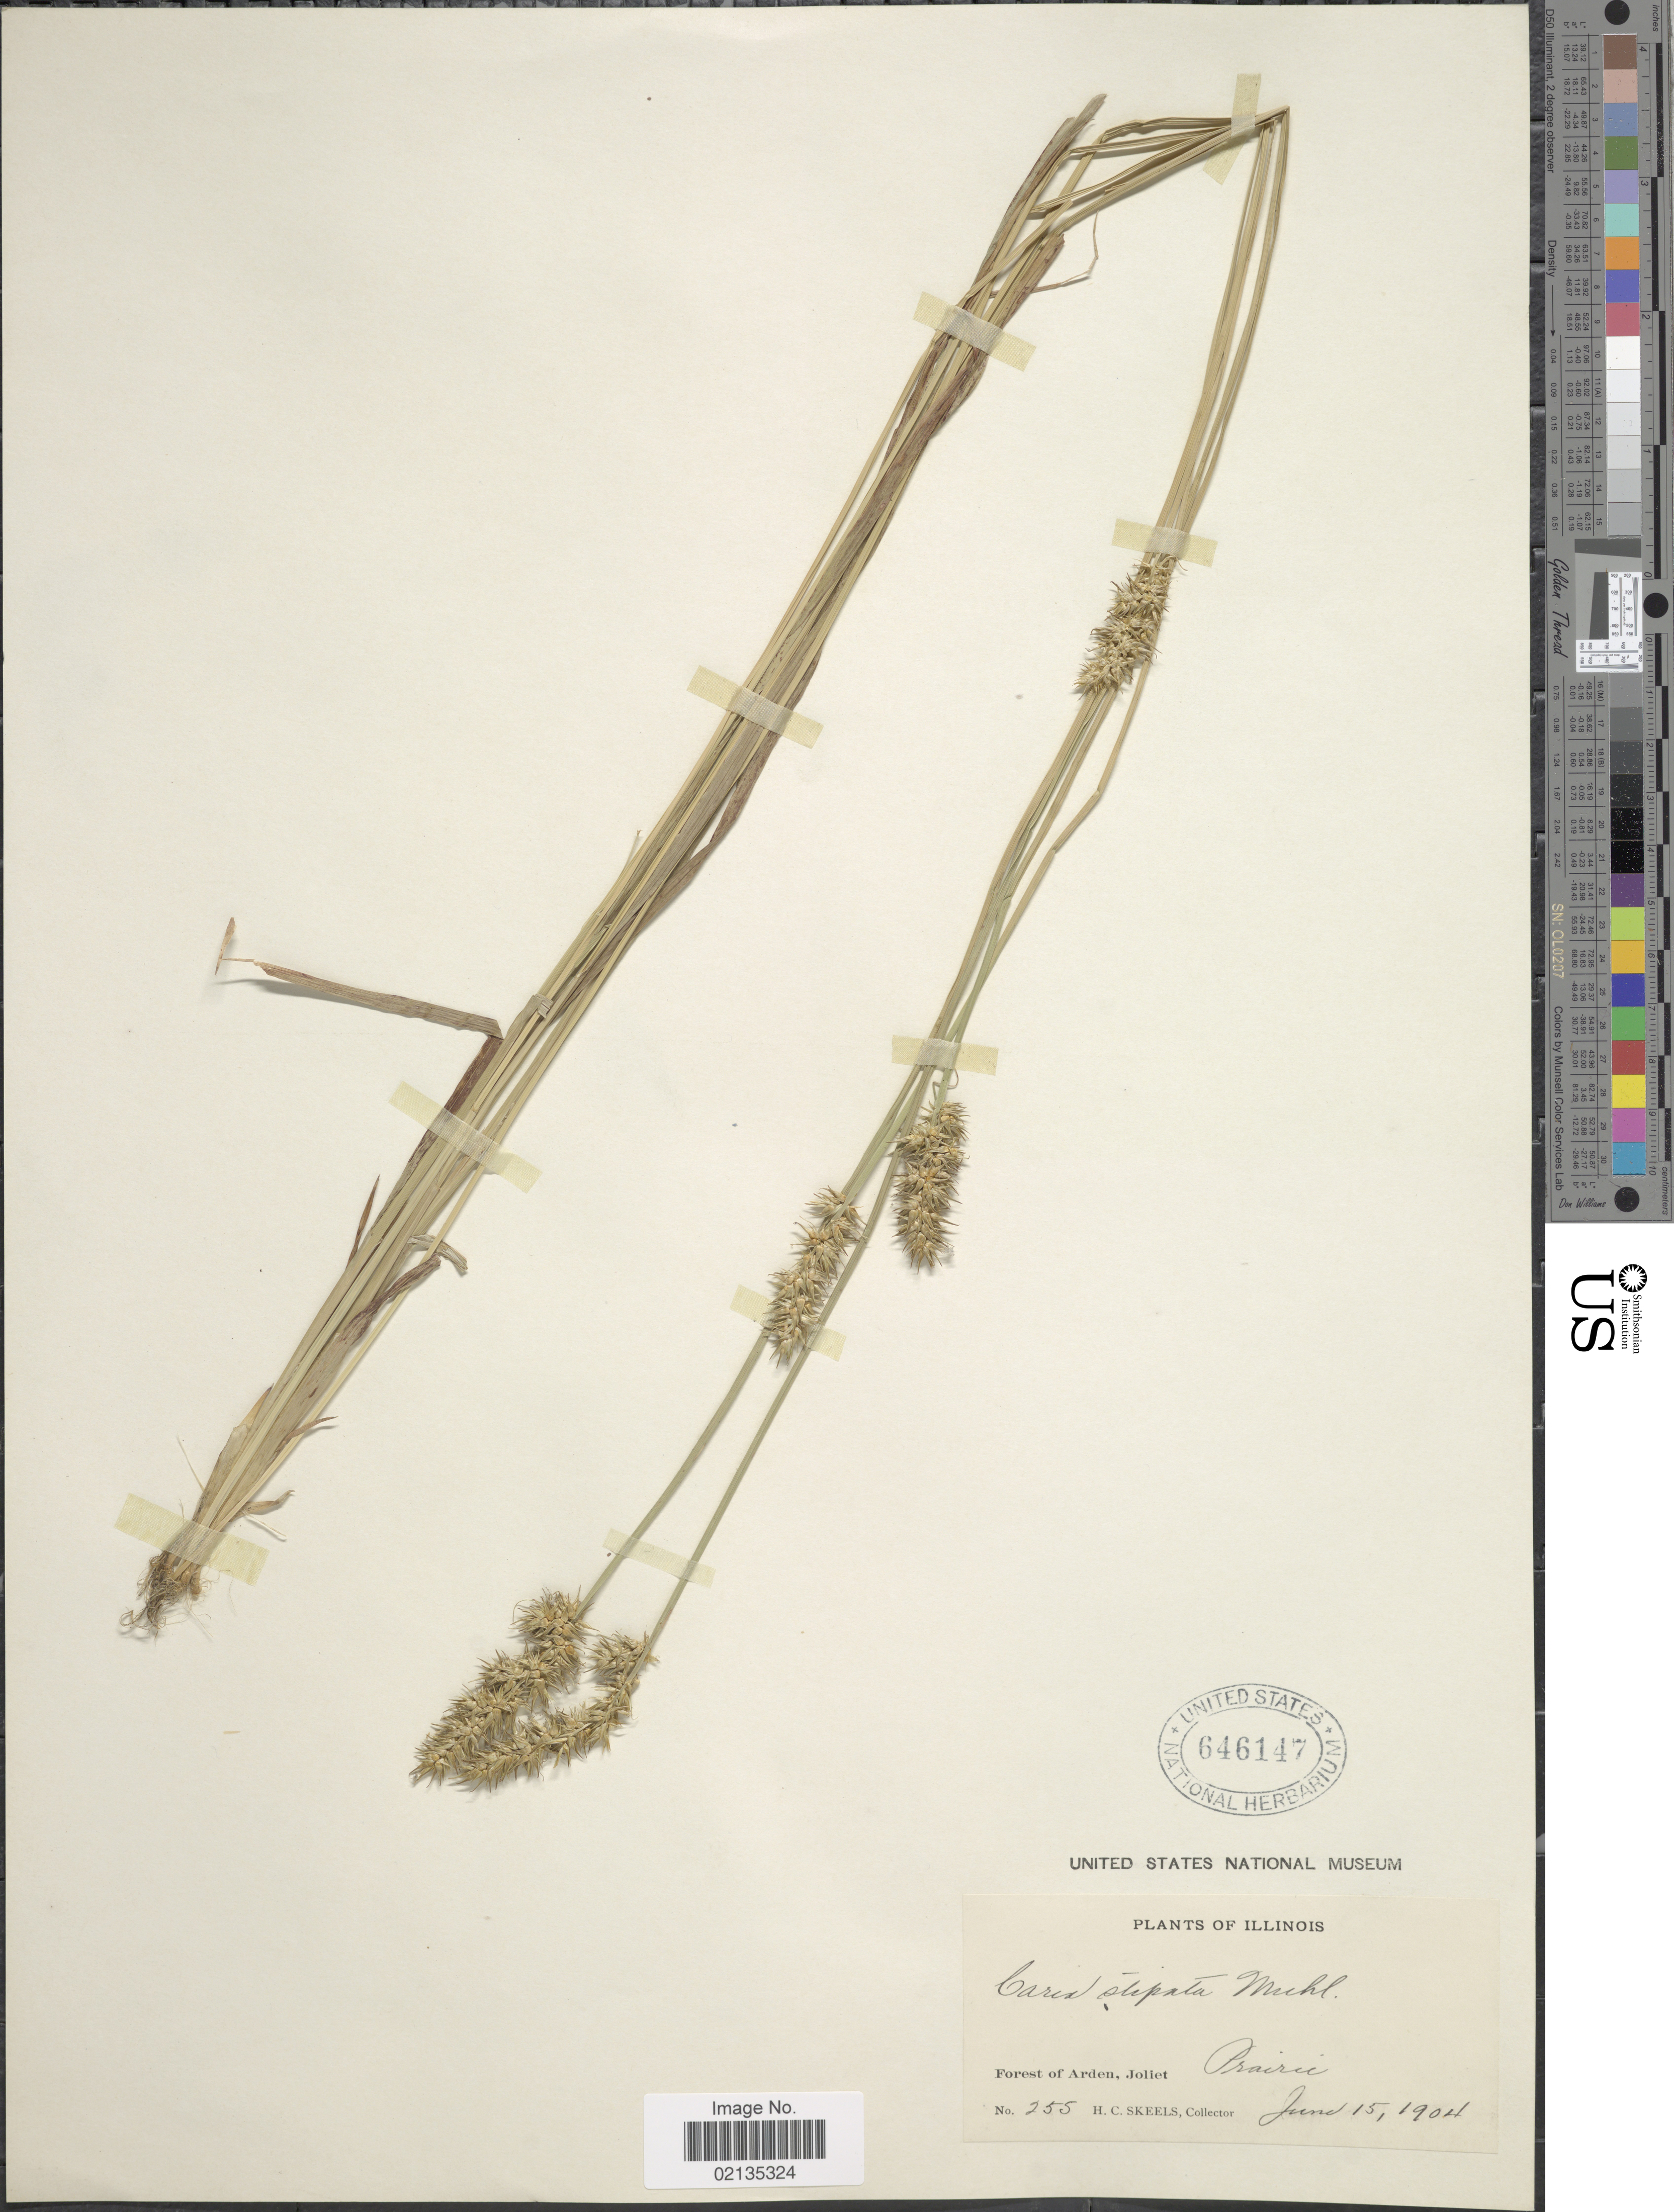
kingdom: Plantae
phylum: Tracheophyta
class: Liliopsida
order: Poales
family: Cyperaceae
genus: Carex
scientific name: Carex stipata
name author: Muhl. ex Willd.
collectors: H. Skeels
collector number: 255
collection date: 1904-06-15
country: United States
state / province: Illinois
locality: Forest of Arden, Jolier, prairie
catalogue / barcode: US 646147